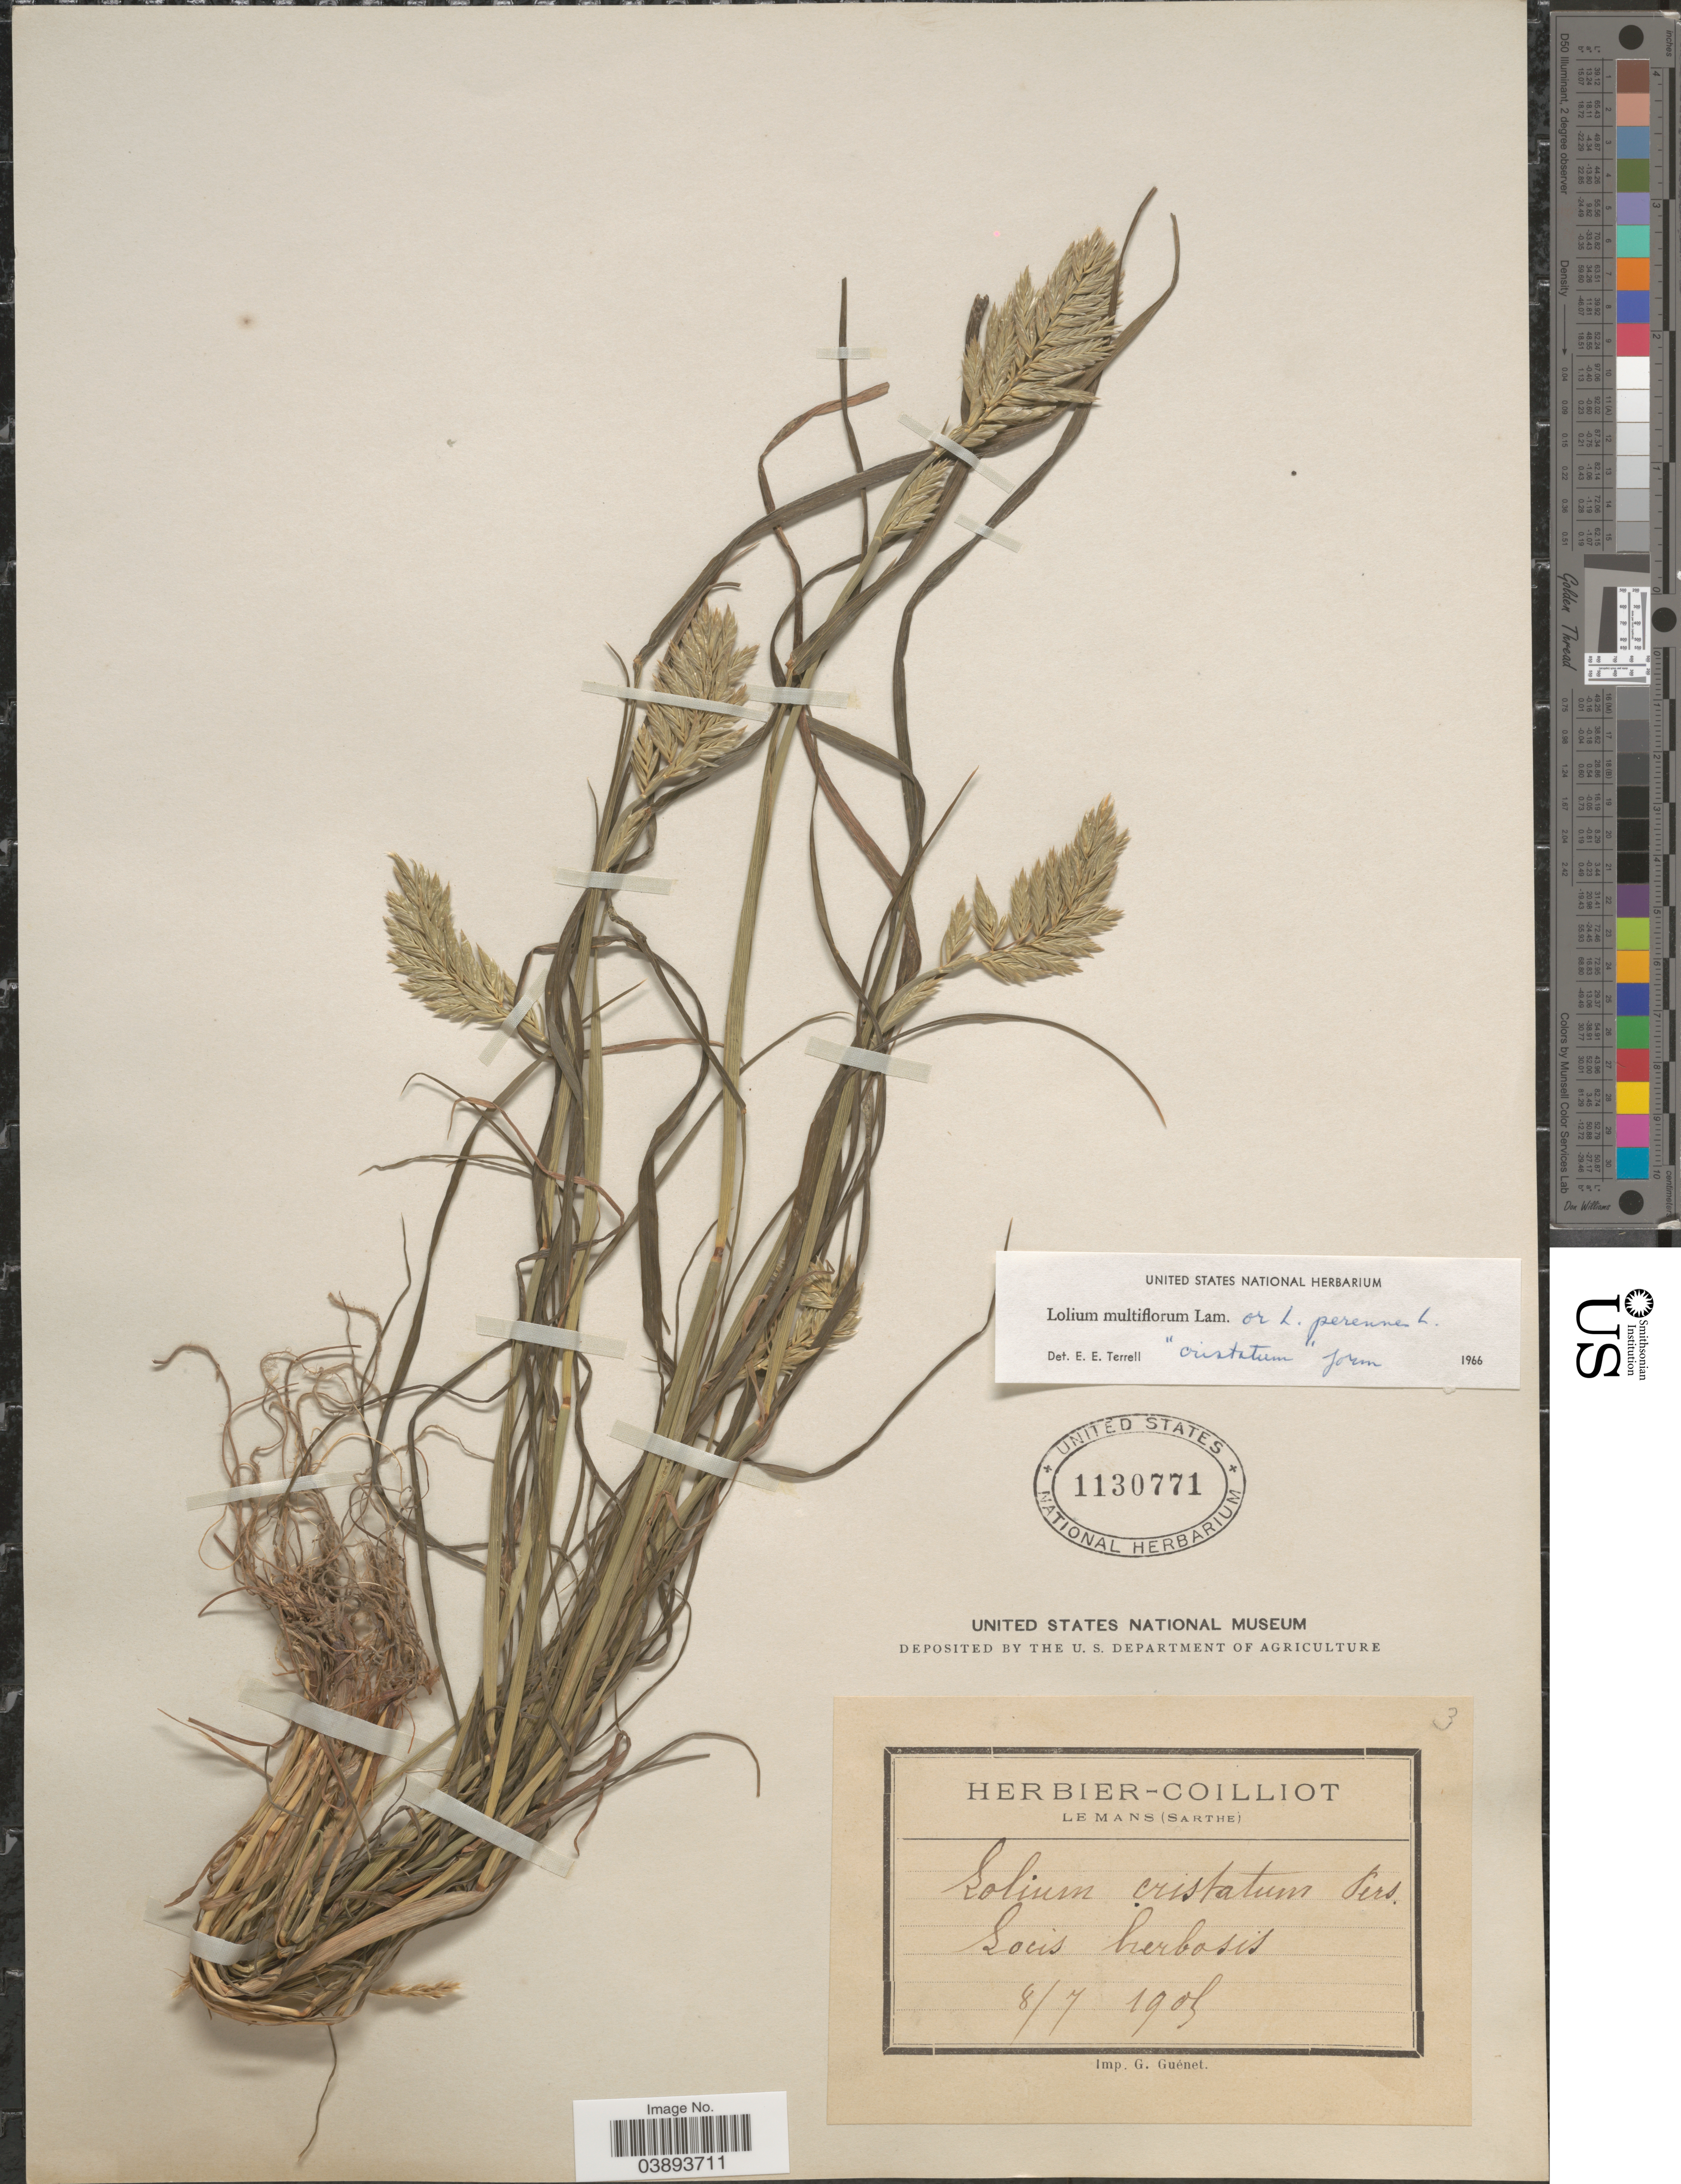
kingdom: Plantae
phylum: Tracheophyta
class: Liliopsida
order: Poales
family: Poaceae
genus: Lolium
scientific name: Lolium multiflorum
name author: Lam.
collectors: ex herb. Coilliot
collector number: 3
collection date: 1905-07-08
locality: Locis herbosis.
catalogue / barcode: US 1130771